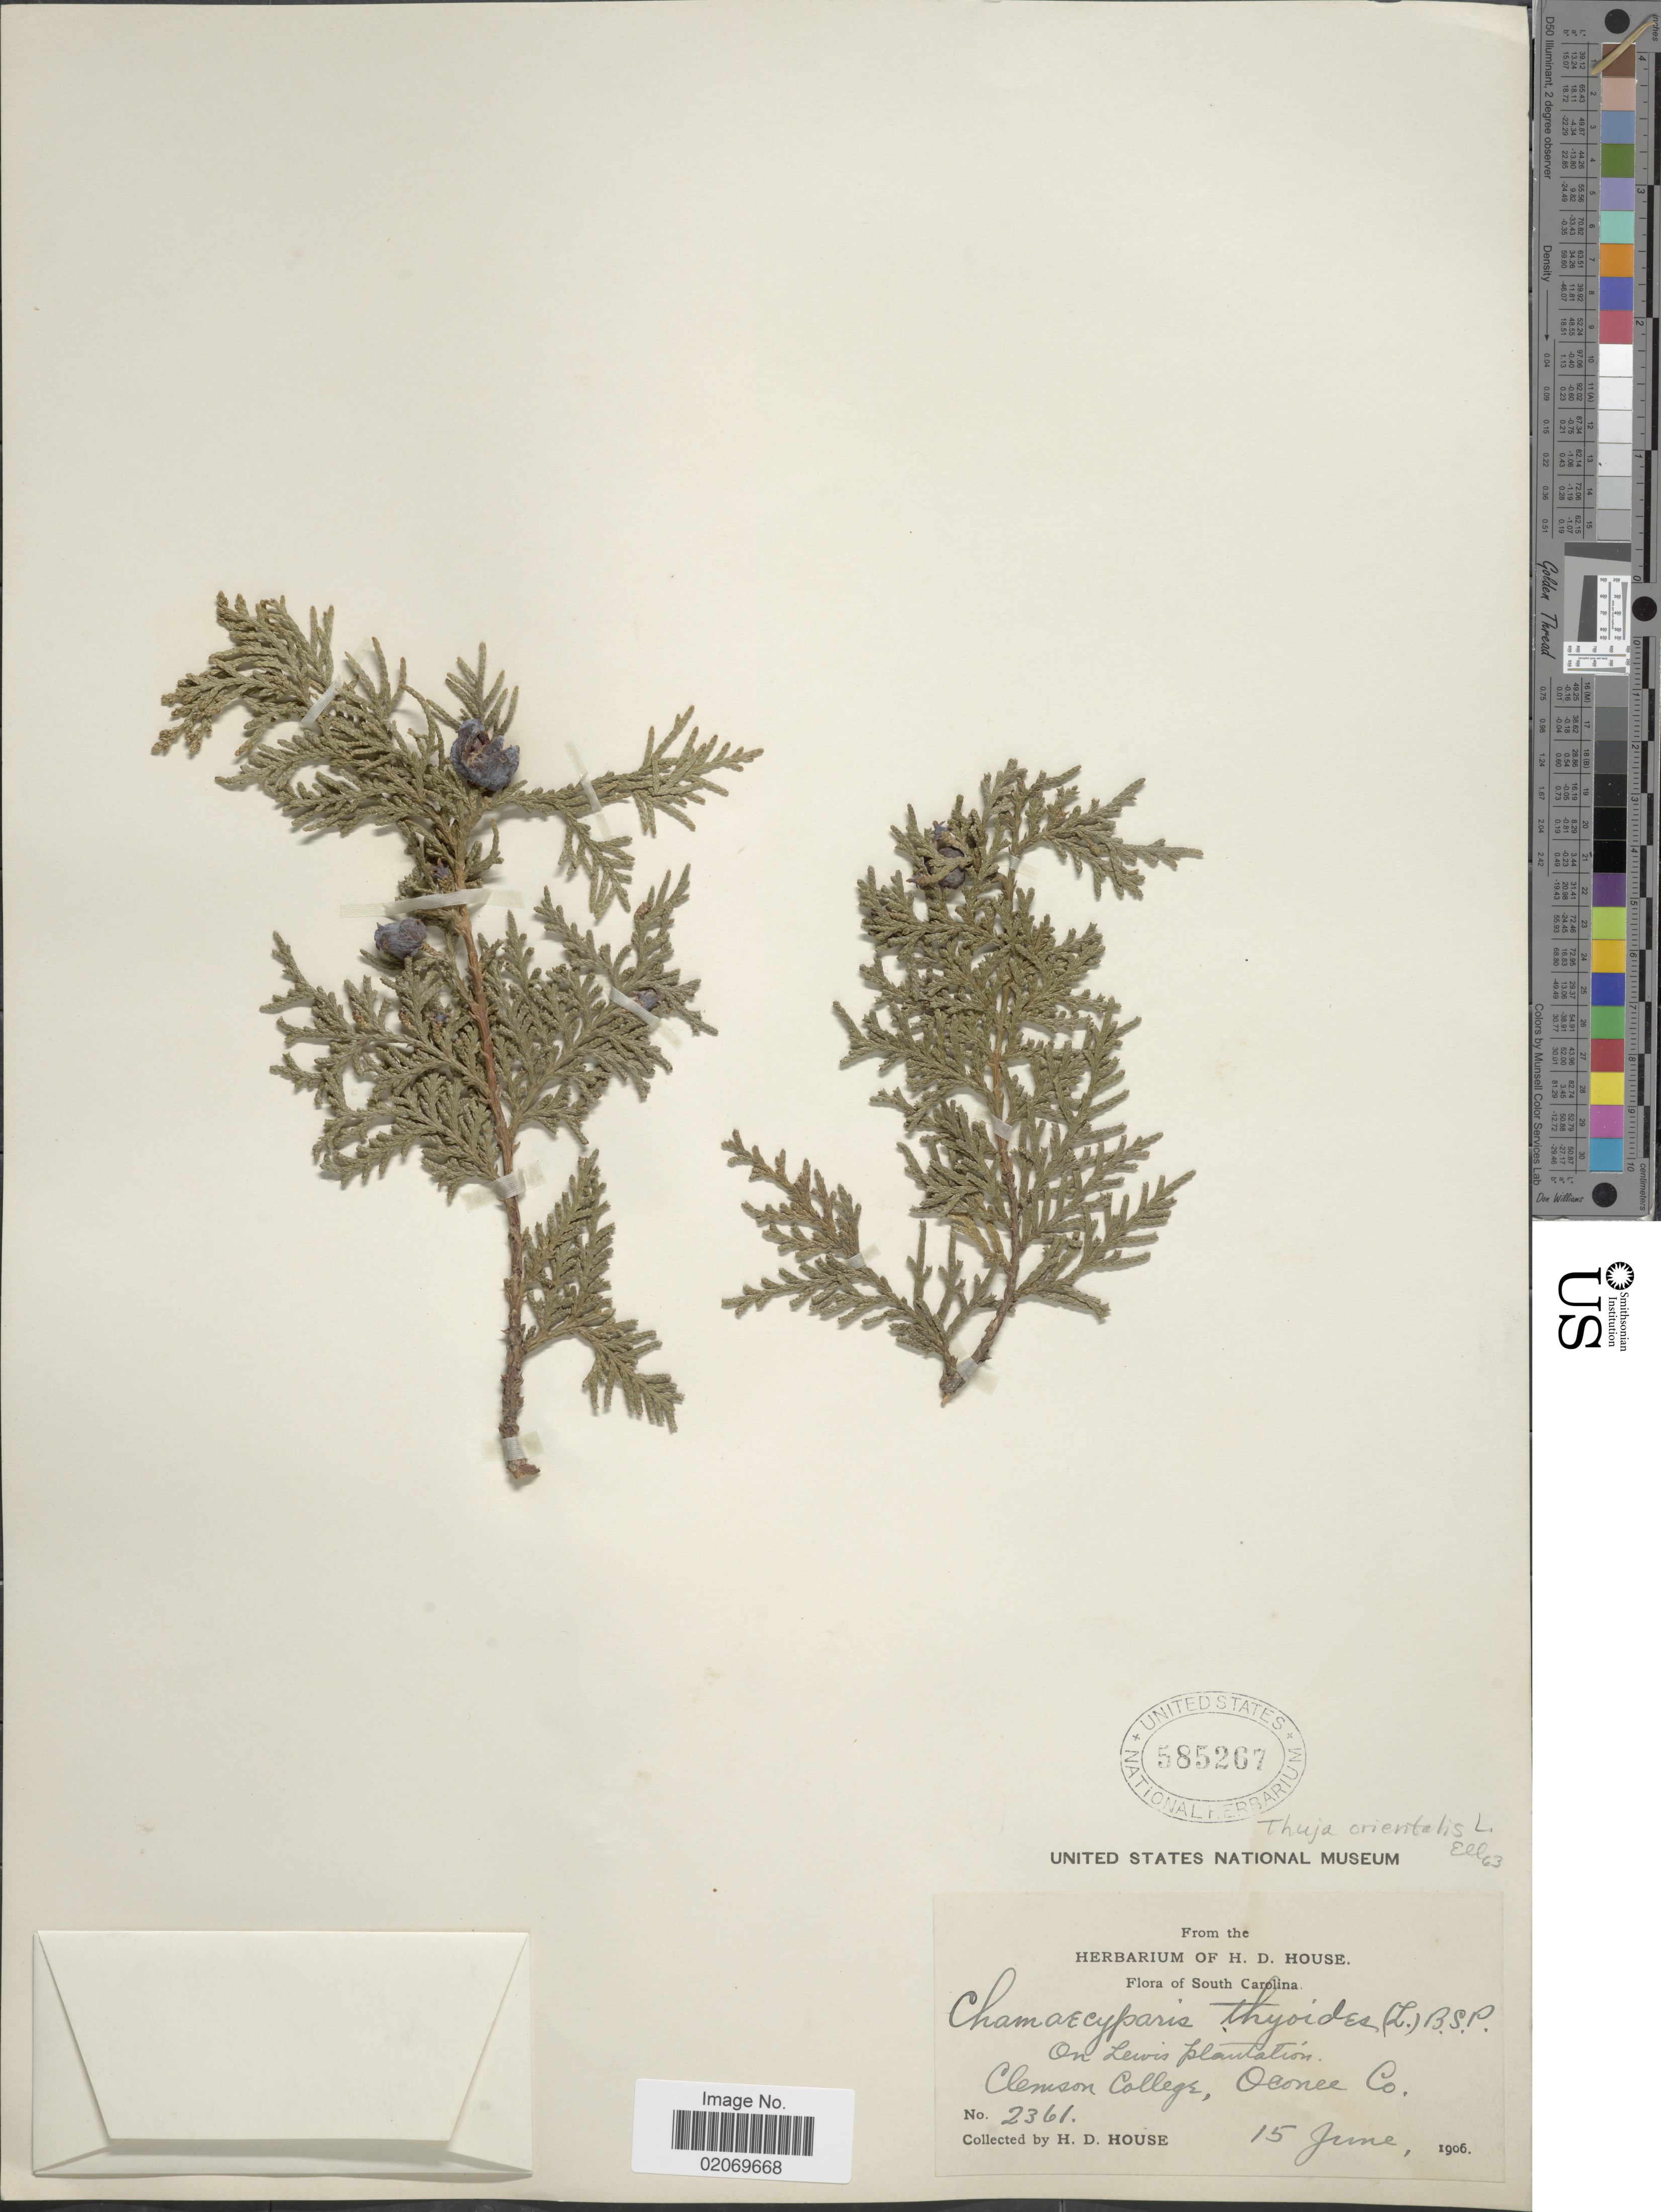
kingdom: Plantae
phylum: Tracheophyta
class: Pinopsida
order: Pinales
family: Cupressaceae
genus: Thuja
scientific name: Thuja orientalis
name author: L.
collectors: H. D. House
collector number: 2361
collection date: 1906-06-15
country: United States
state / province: South Carolina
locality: On lewis plantation, Clemson College, Oconee Co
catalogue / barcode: US 585267